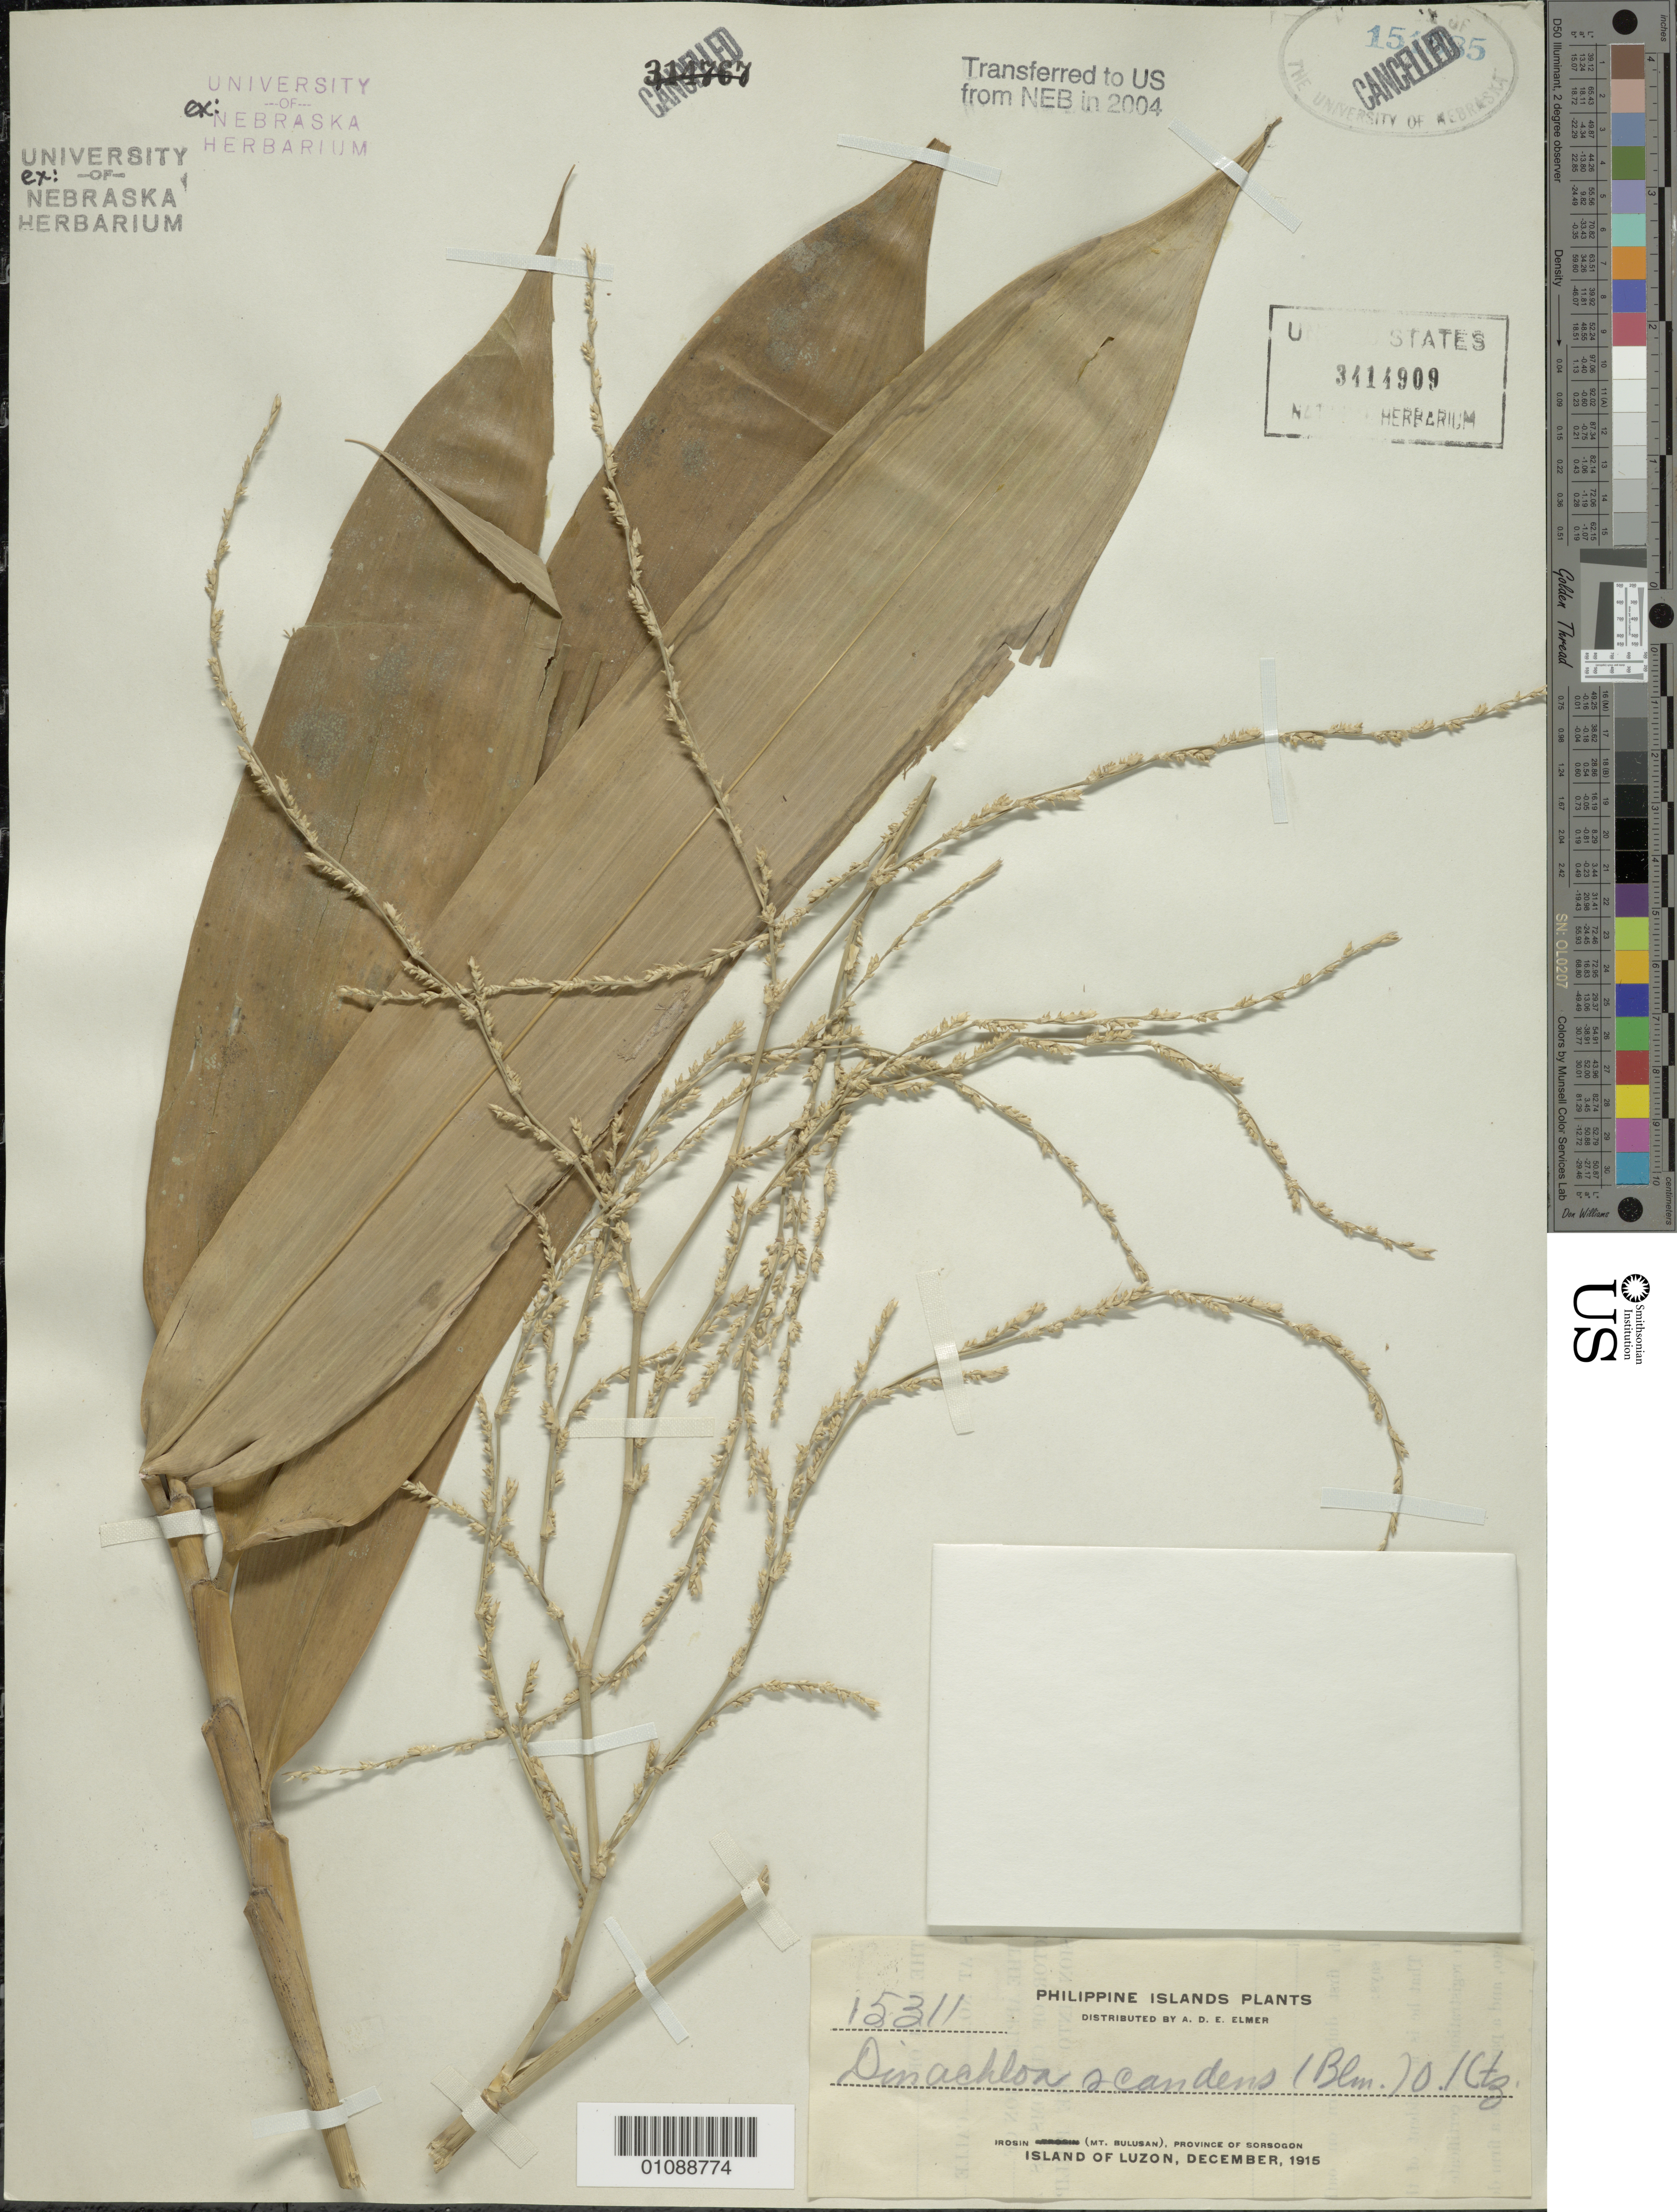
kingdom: Plantae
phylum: Tracheophyta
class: Liliopsida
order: Poales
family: Poaceae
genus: Dinochloa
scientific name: Dinochloa scandens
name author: (Blume ex Nees) Kuntze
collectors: A. D. E. Elmer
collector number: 15311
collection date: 1915-12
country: Philippines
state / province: Bicol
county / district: Sorsogon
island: Luzon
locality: Mt. Bulusan, Irosin.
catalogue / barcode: US 3414909